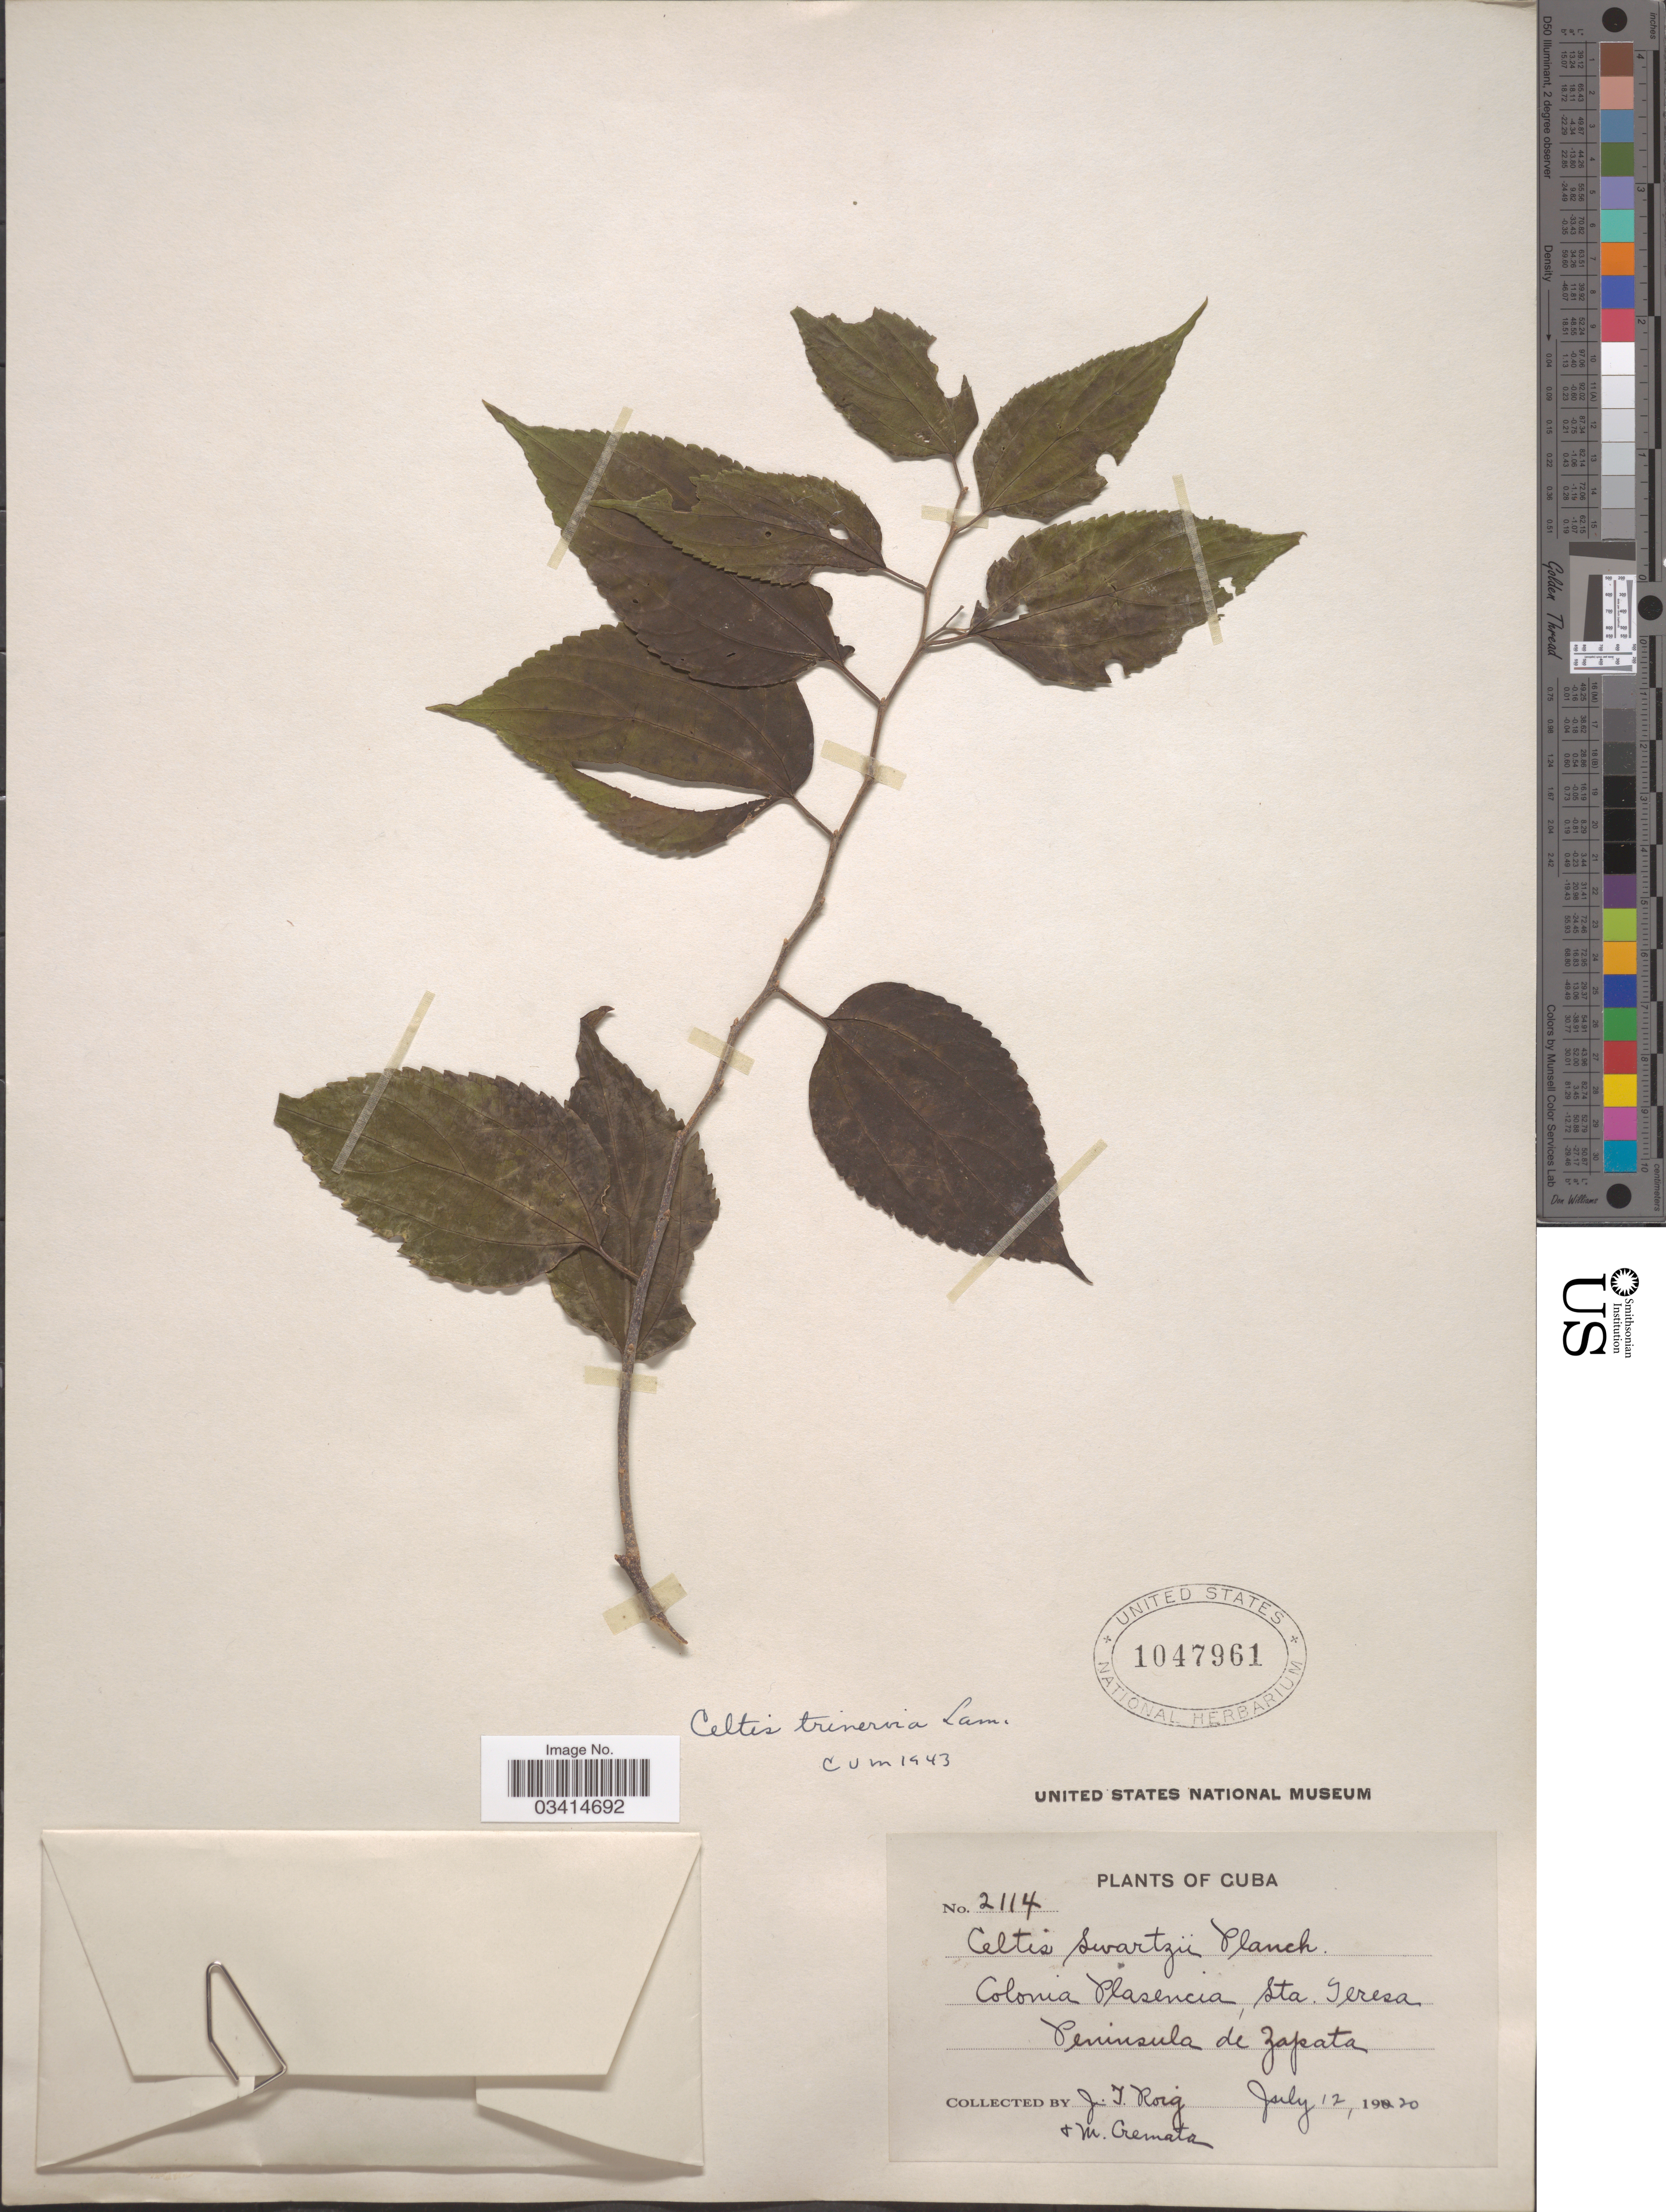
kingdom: Plantae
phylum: Tracheophyta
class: Magnoliopsida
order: Rosales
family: Cannabaceae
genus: Celtis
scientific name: Celtis trinervia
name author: Lam.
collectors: J. Roig & M. Cremata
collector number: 2114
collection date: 1920-07-12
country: Cuba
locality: Colonia Plasencia, Sta. Teresa. Peninsula de Zapata.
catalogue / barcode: US 1047961